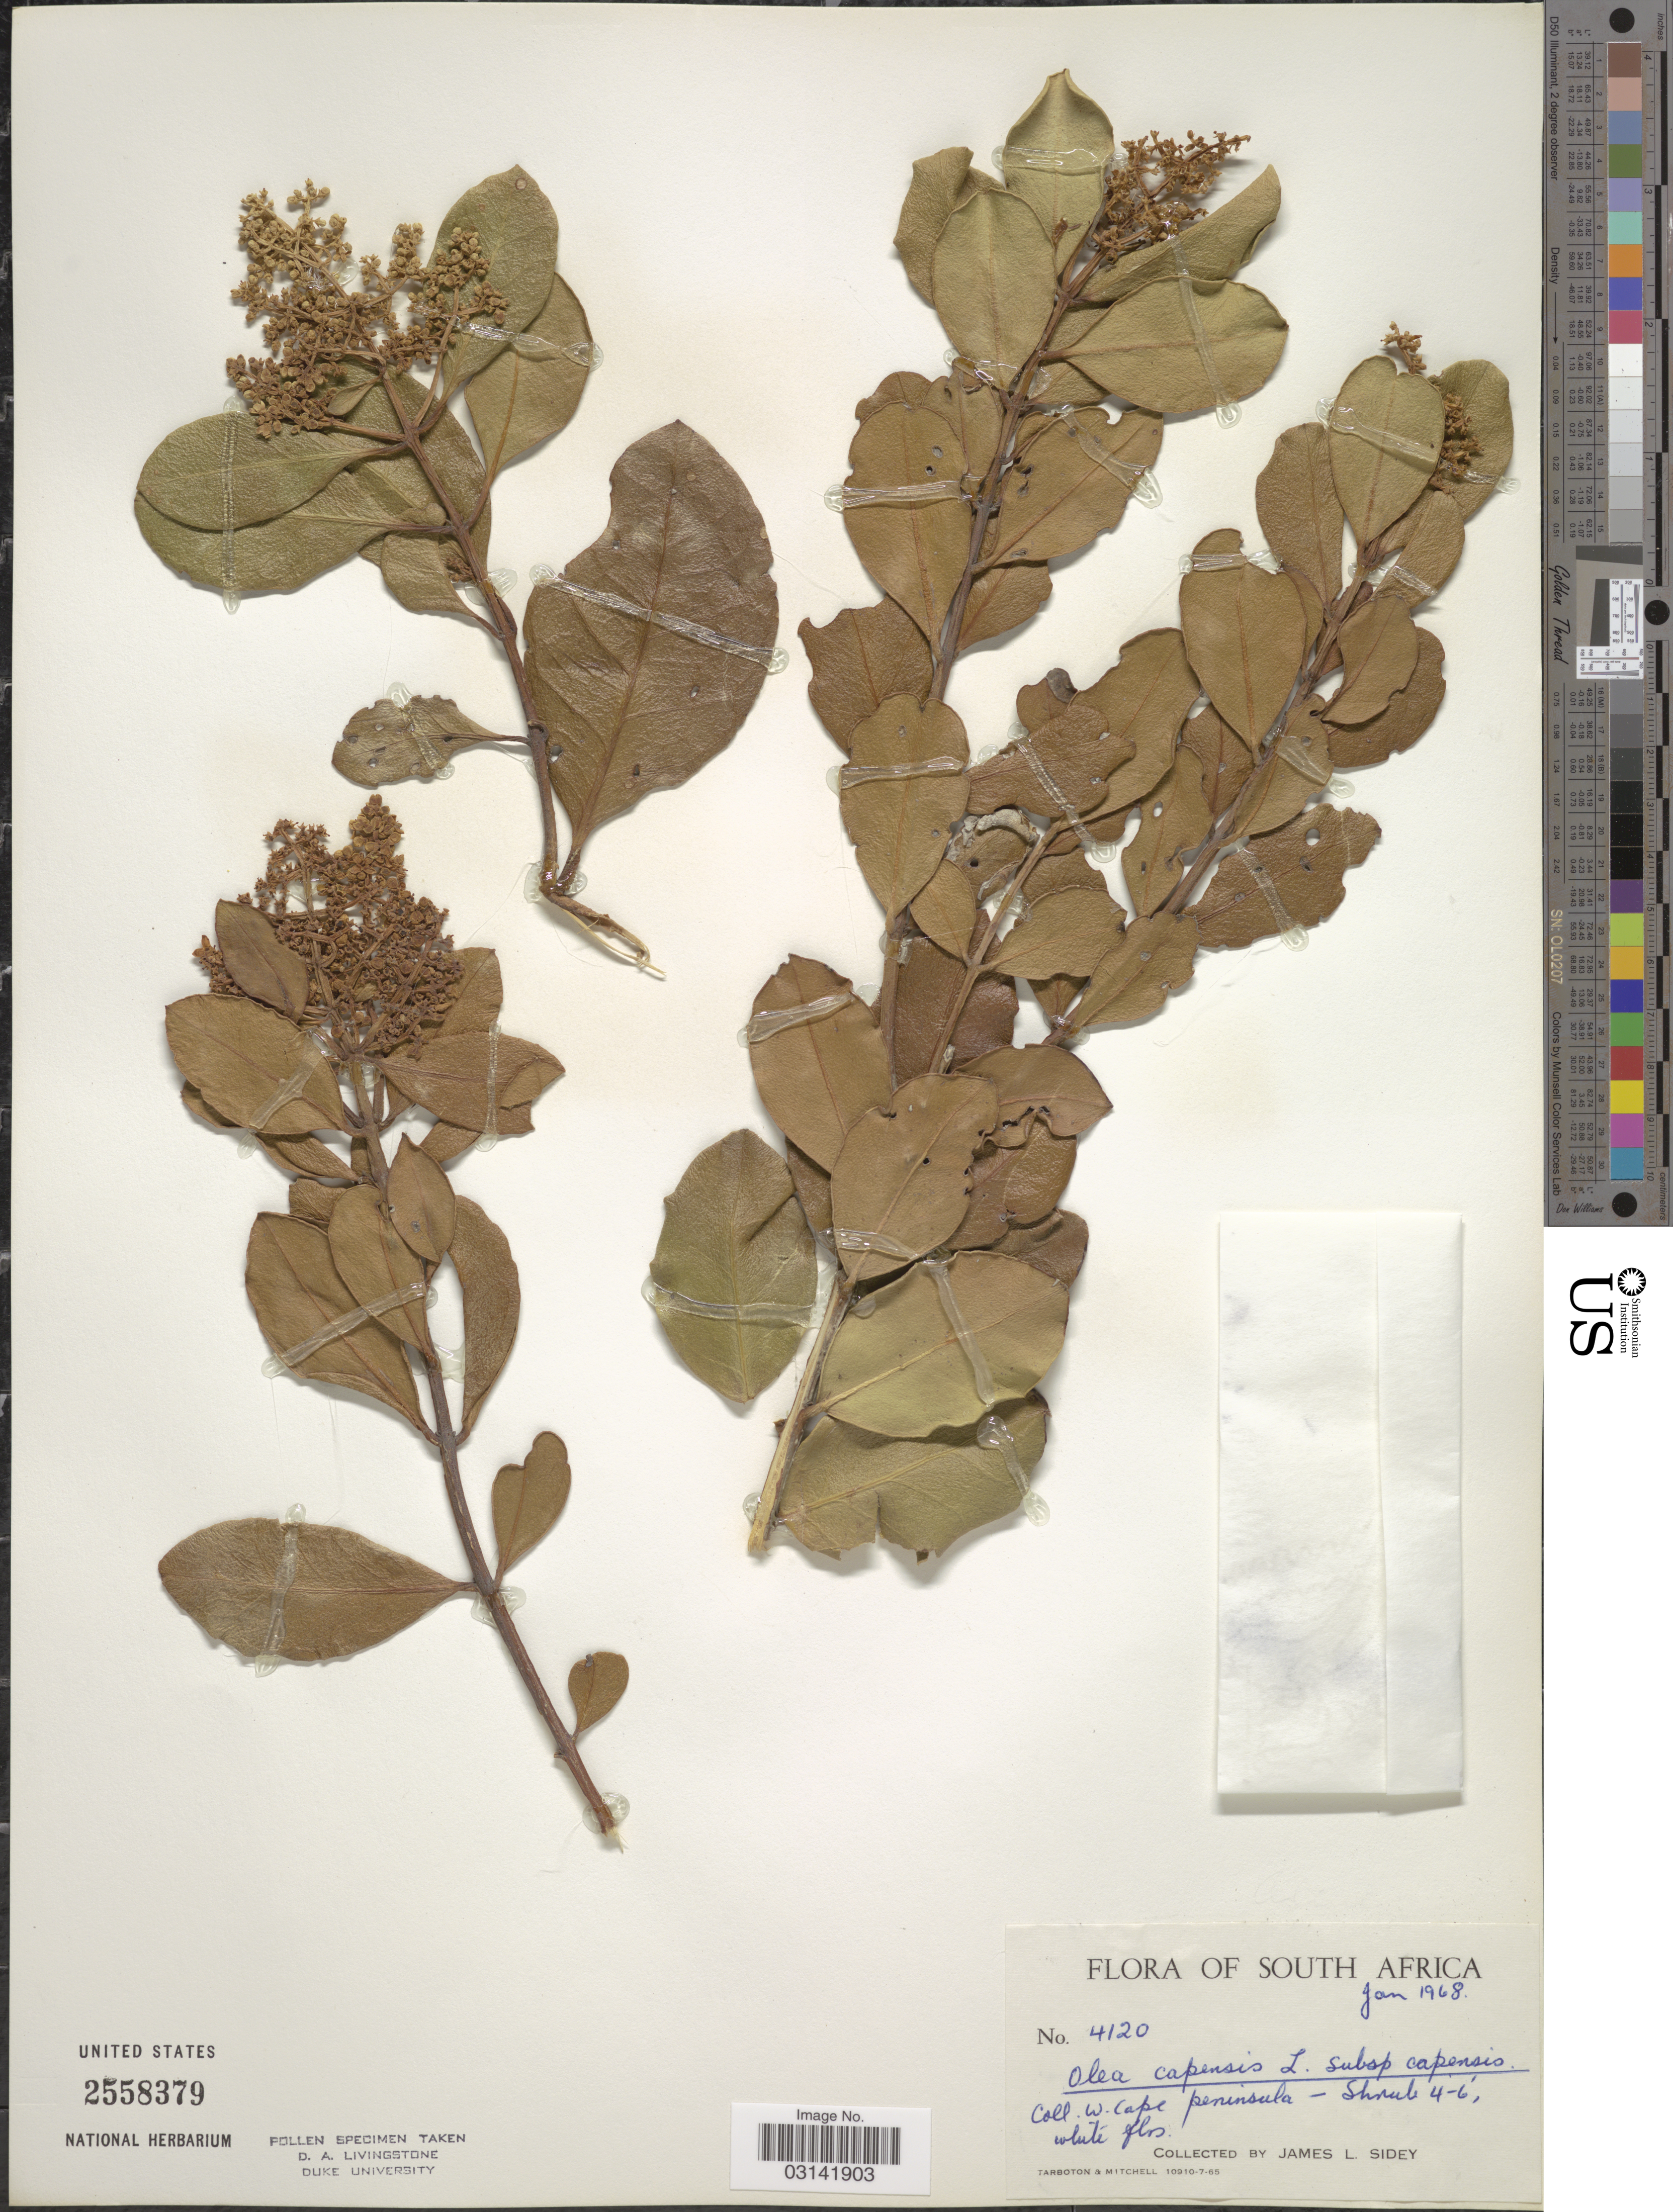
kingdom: Plantae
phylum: Tracheophyta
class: Magnoliopsida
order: Lamiales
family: Oleaceae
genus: Olea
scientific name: Olea capensis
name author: L.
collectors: J. L. Sidey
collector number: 4120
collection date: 1968-01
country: South Africa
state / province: Western Cape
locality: W. Cape peninsula.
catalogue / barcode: US 2558379